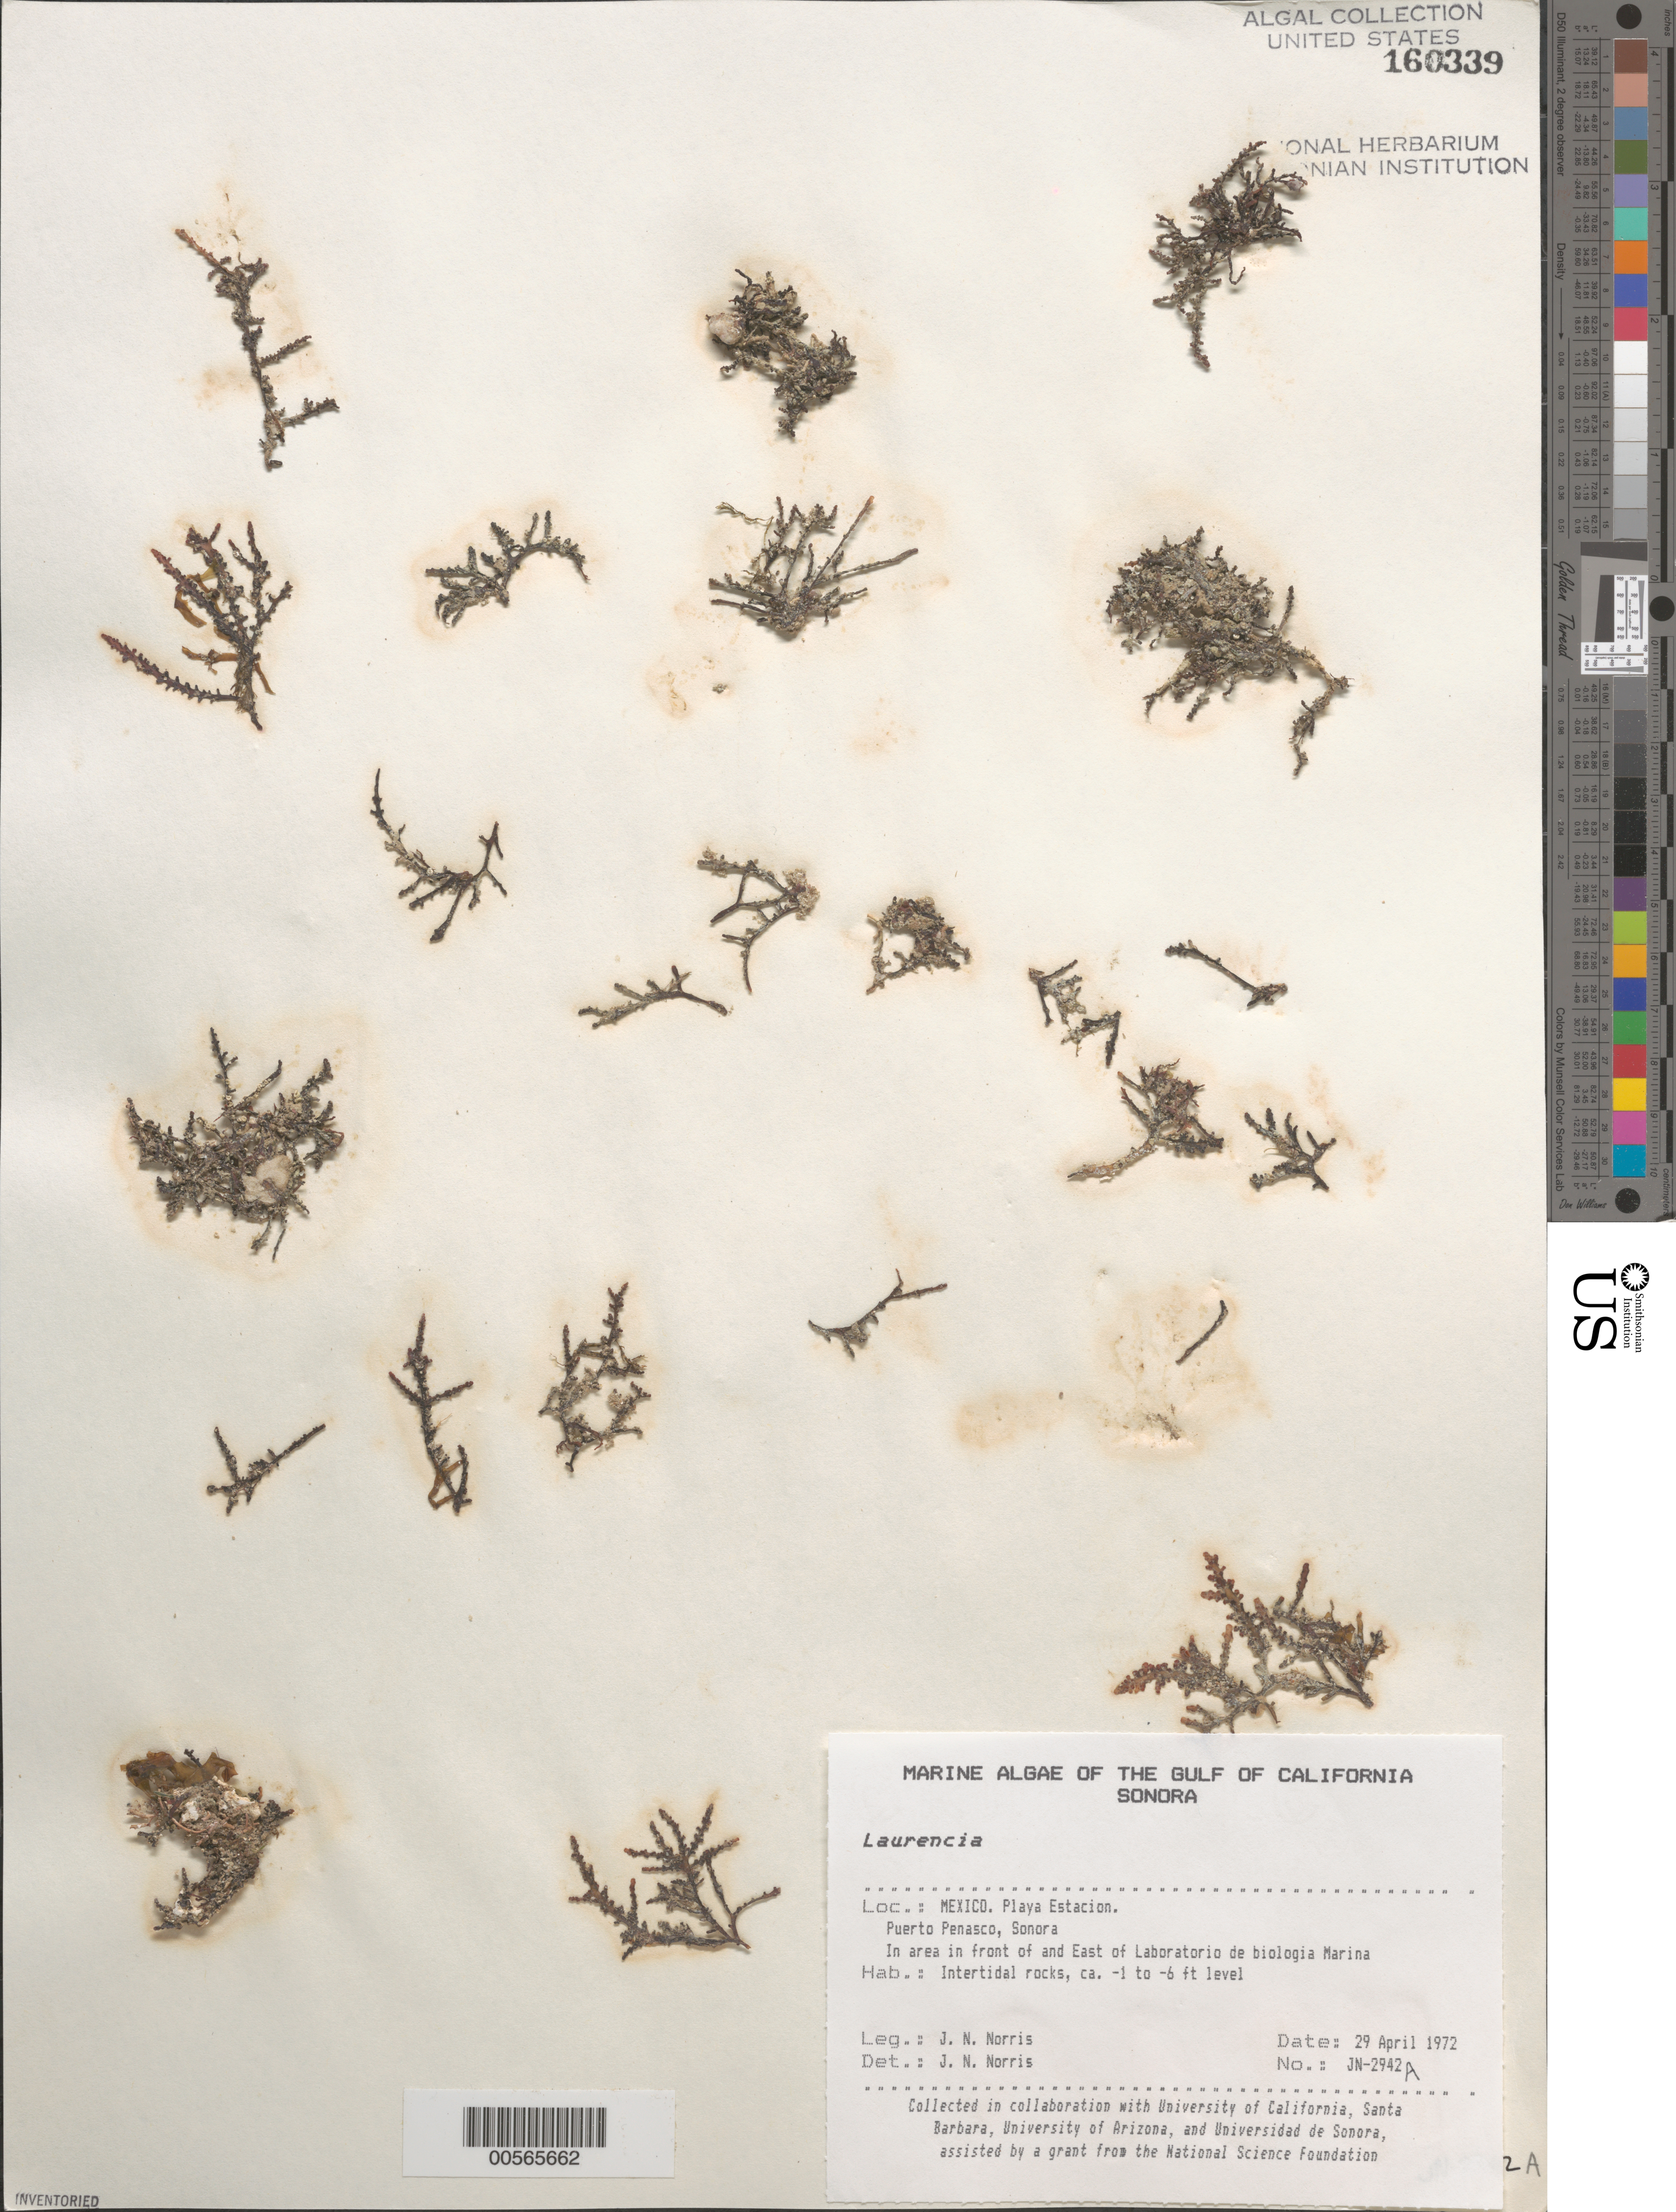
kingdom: Plantae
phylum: Rhodophyta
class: Florideophyceae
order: Ceramiales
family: Rhodomelaceae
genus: Laurencia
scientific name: Laurencia sp.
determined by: Norris, James N.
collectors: J. N. Norris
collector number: JN-2942a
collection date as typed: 29 Apr 1972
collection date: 1972-04-29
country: Mexico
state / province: Sonora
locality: Playa Estacion, Puerto Penasco, Laboratorio de Biologia Marina shore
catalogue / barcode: US 160339